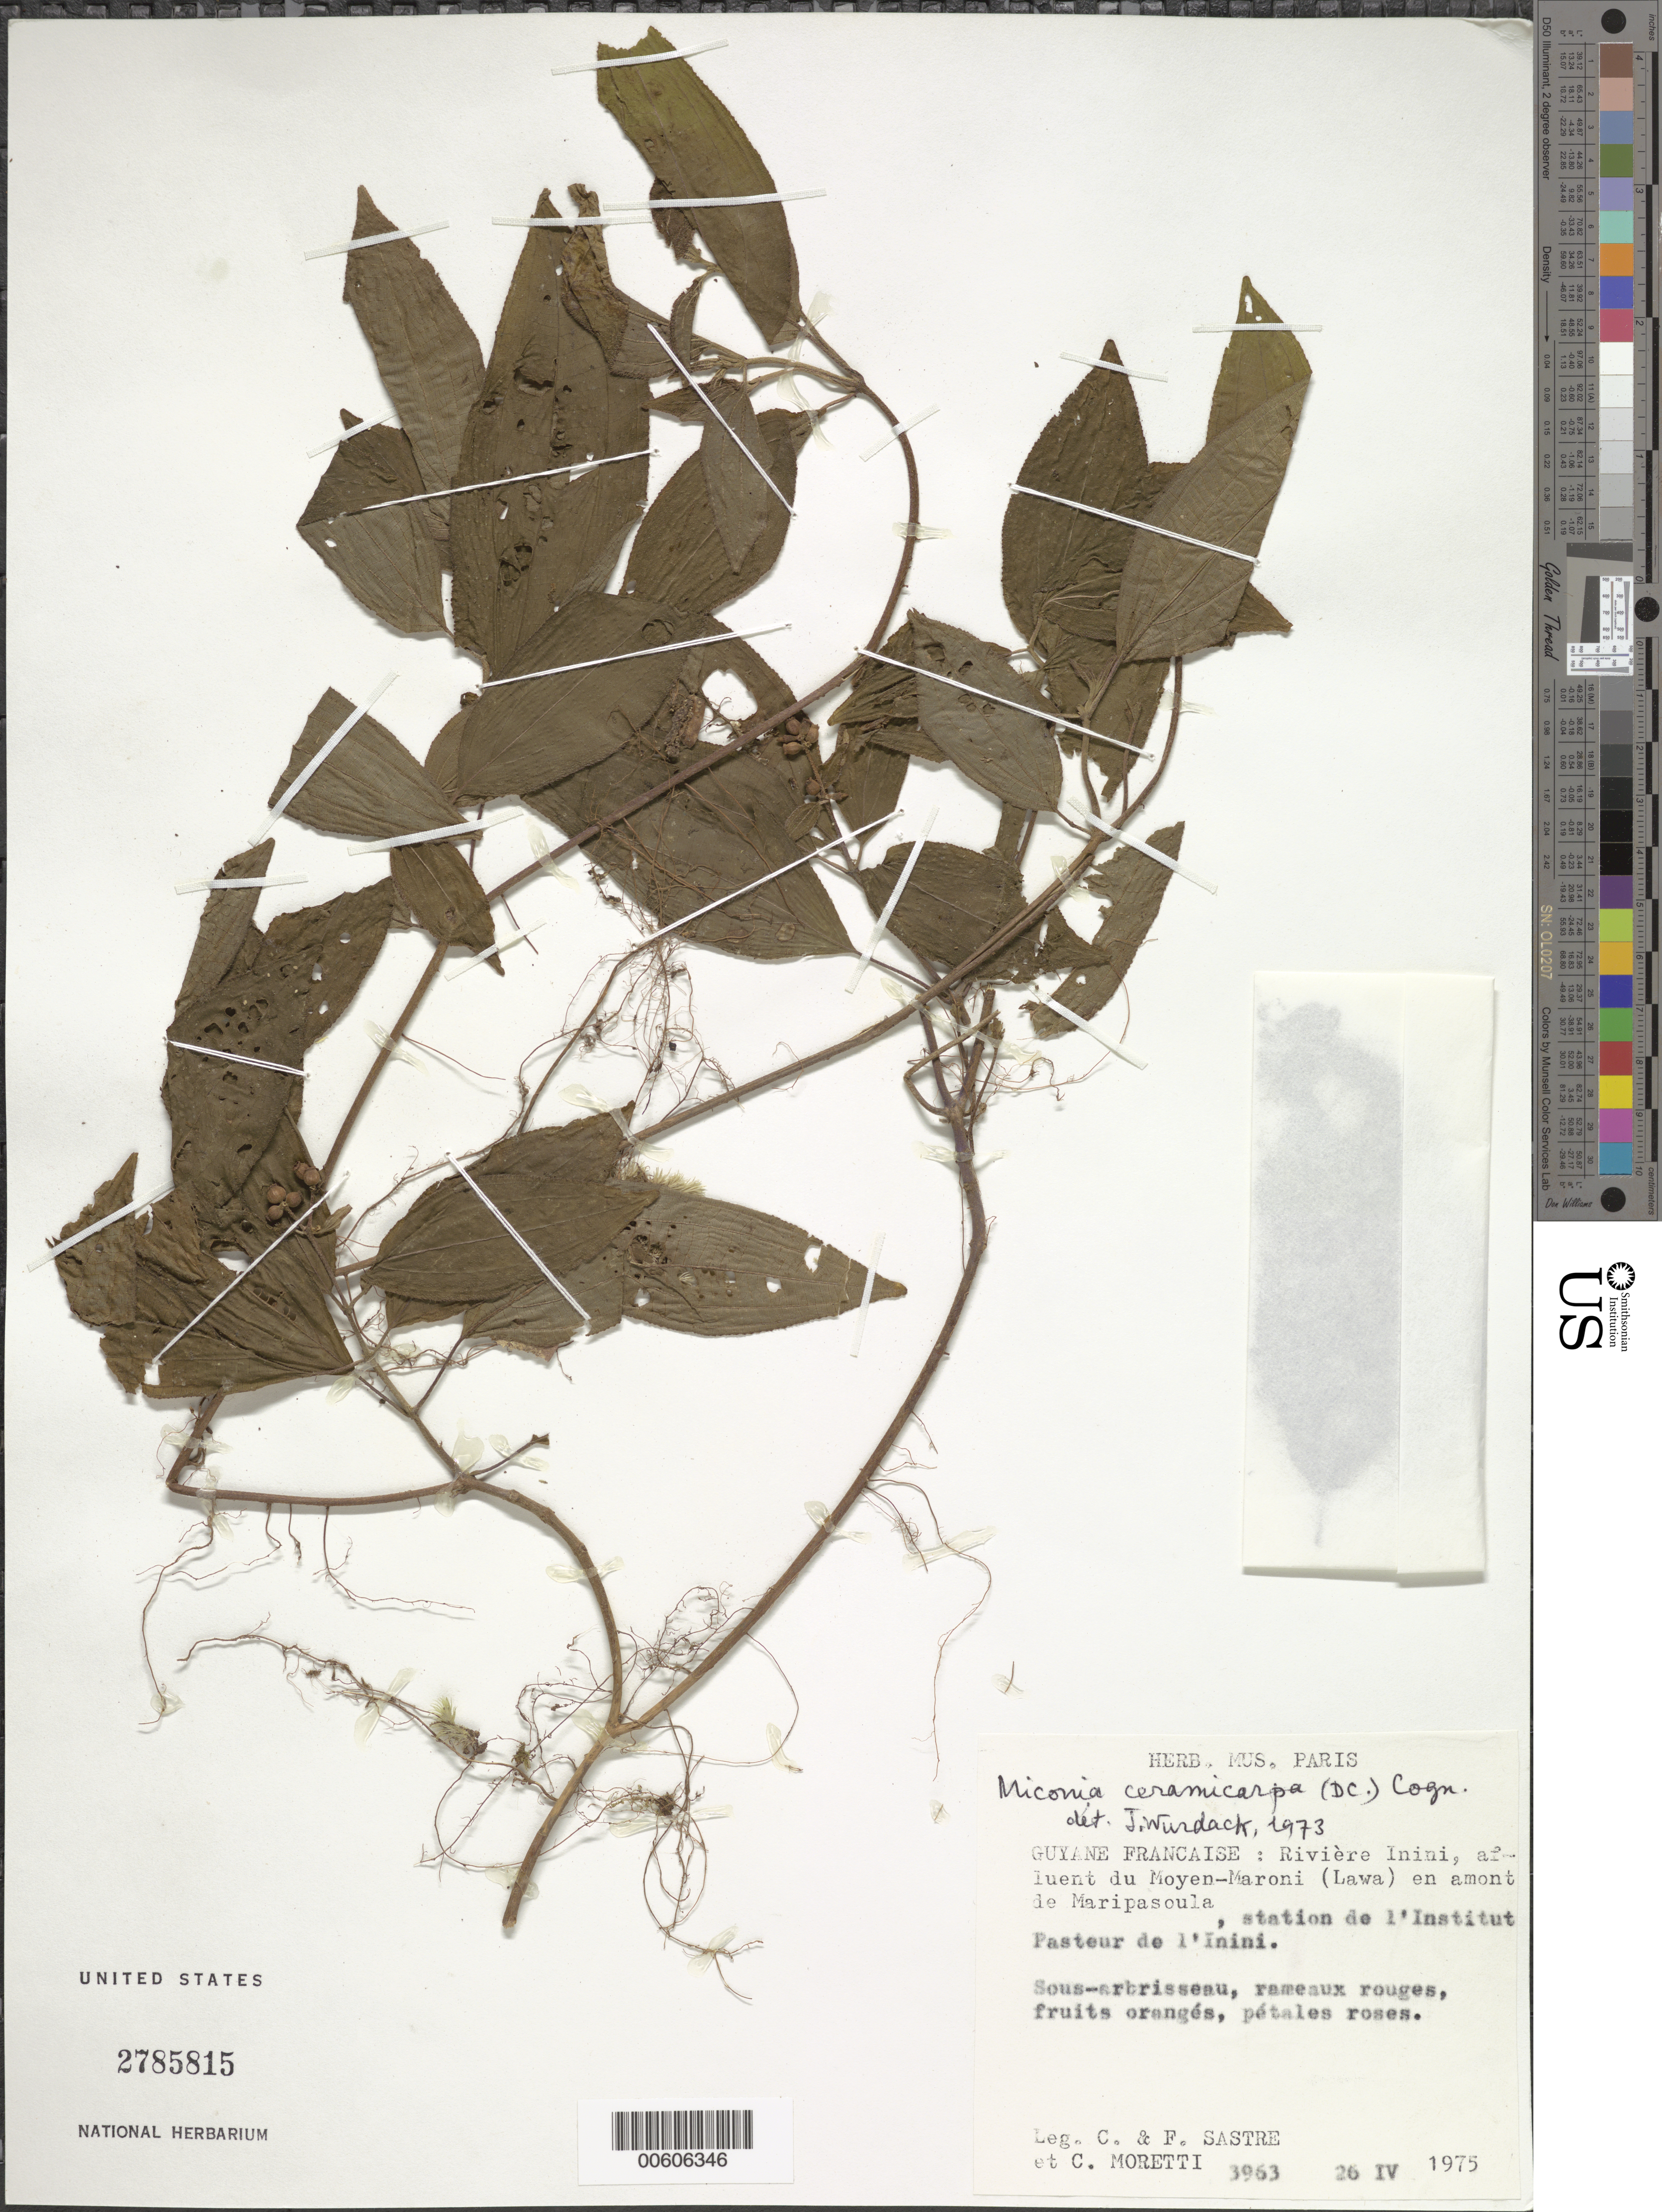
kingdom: Plantae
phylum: Tracheophyta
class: Magnoliopsida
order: Myrtales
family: Melastomataceae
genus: Miconia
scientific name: Miconia ceramicarpa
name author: (DC.) Cogn.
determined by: Wurdack, John J., (US), US (UNITED STATES)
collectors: C. H. L. Sastre, F. Sastre & C. Moretti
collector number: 3963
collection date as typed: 26-Apr-75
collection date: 1975-04-26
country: French Guiana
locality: Station de l'Institut Pasteur de l'Inini, Inini R., affluent of Moyen-Maroni, Maripasoula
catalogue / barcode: US 2785815